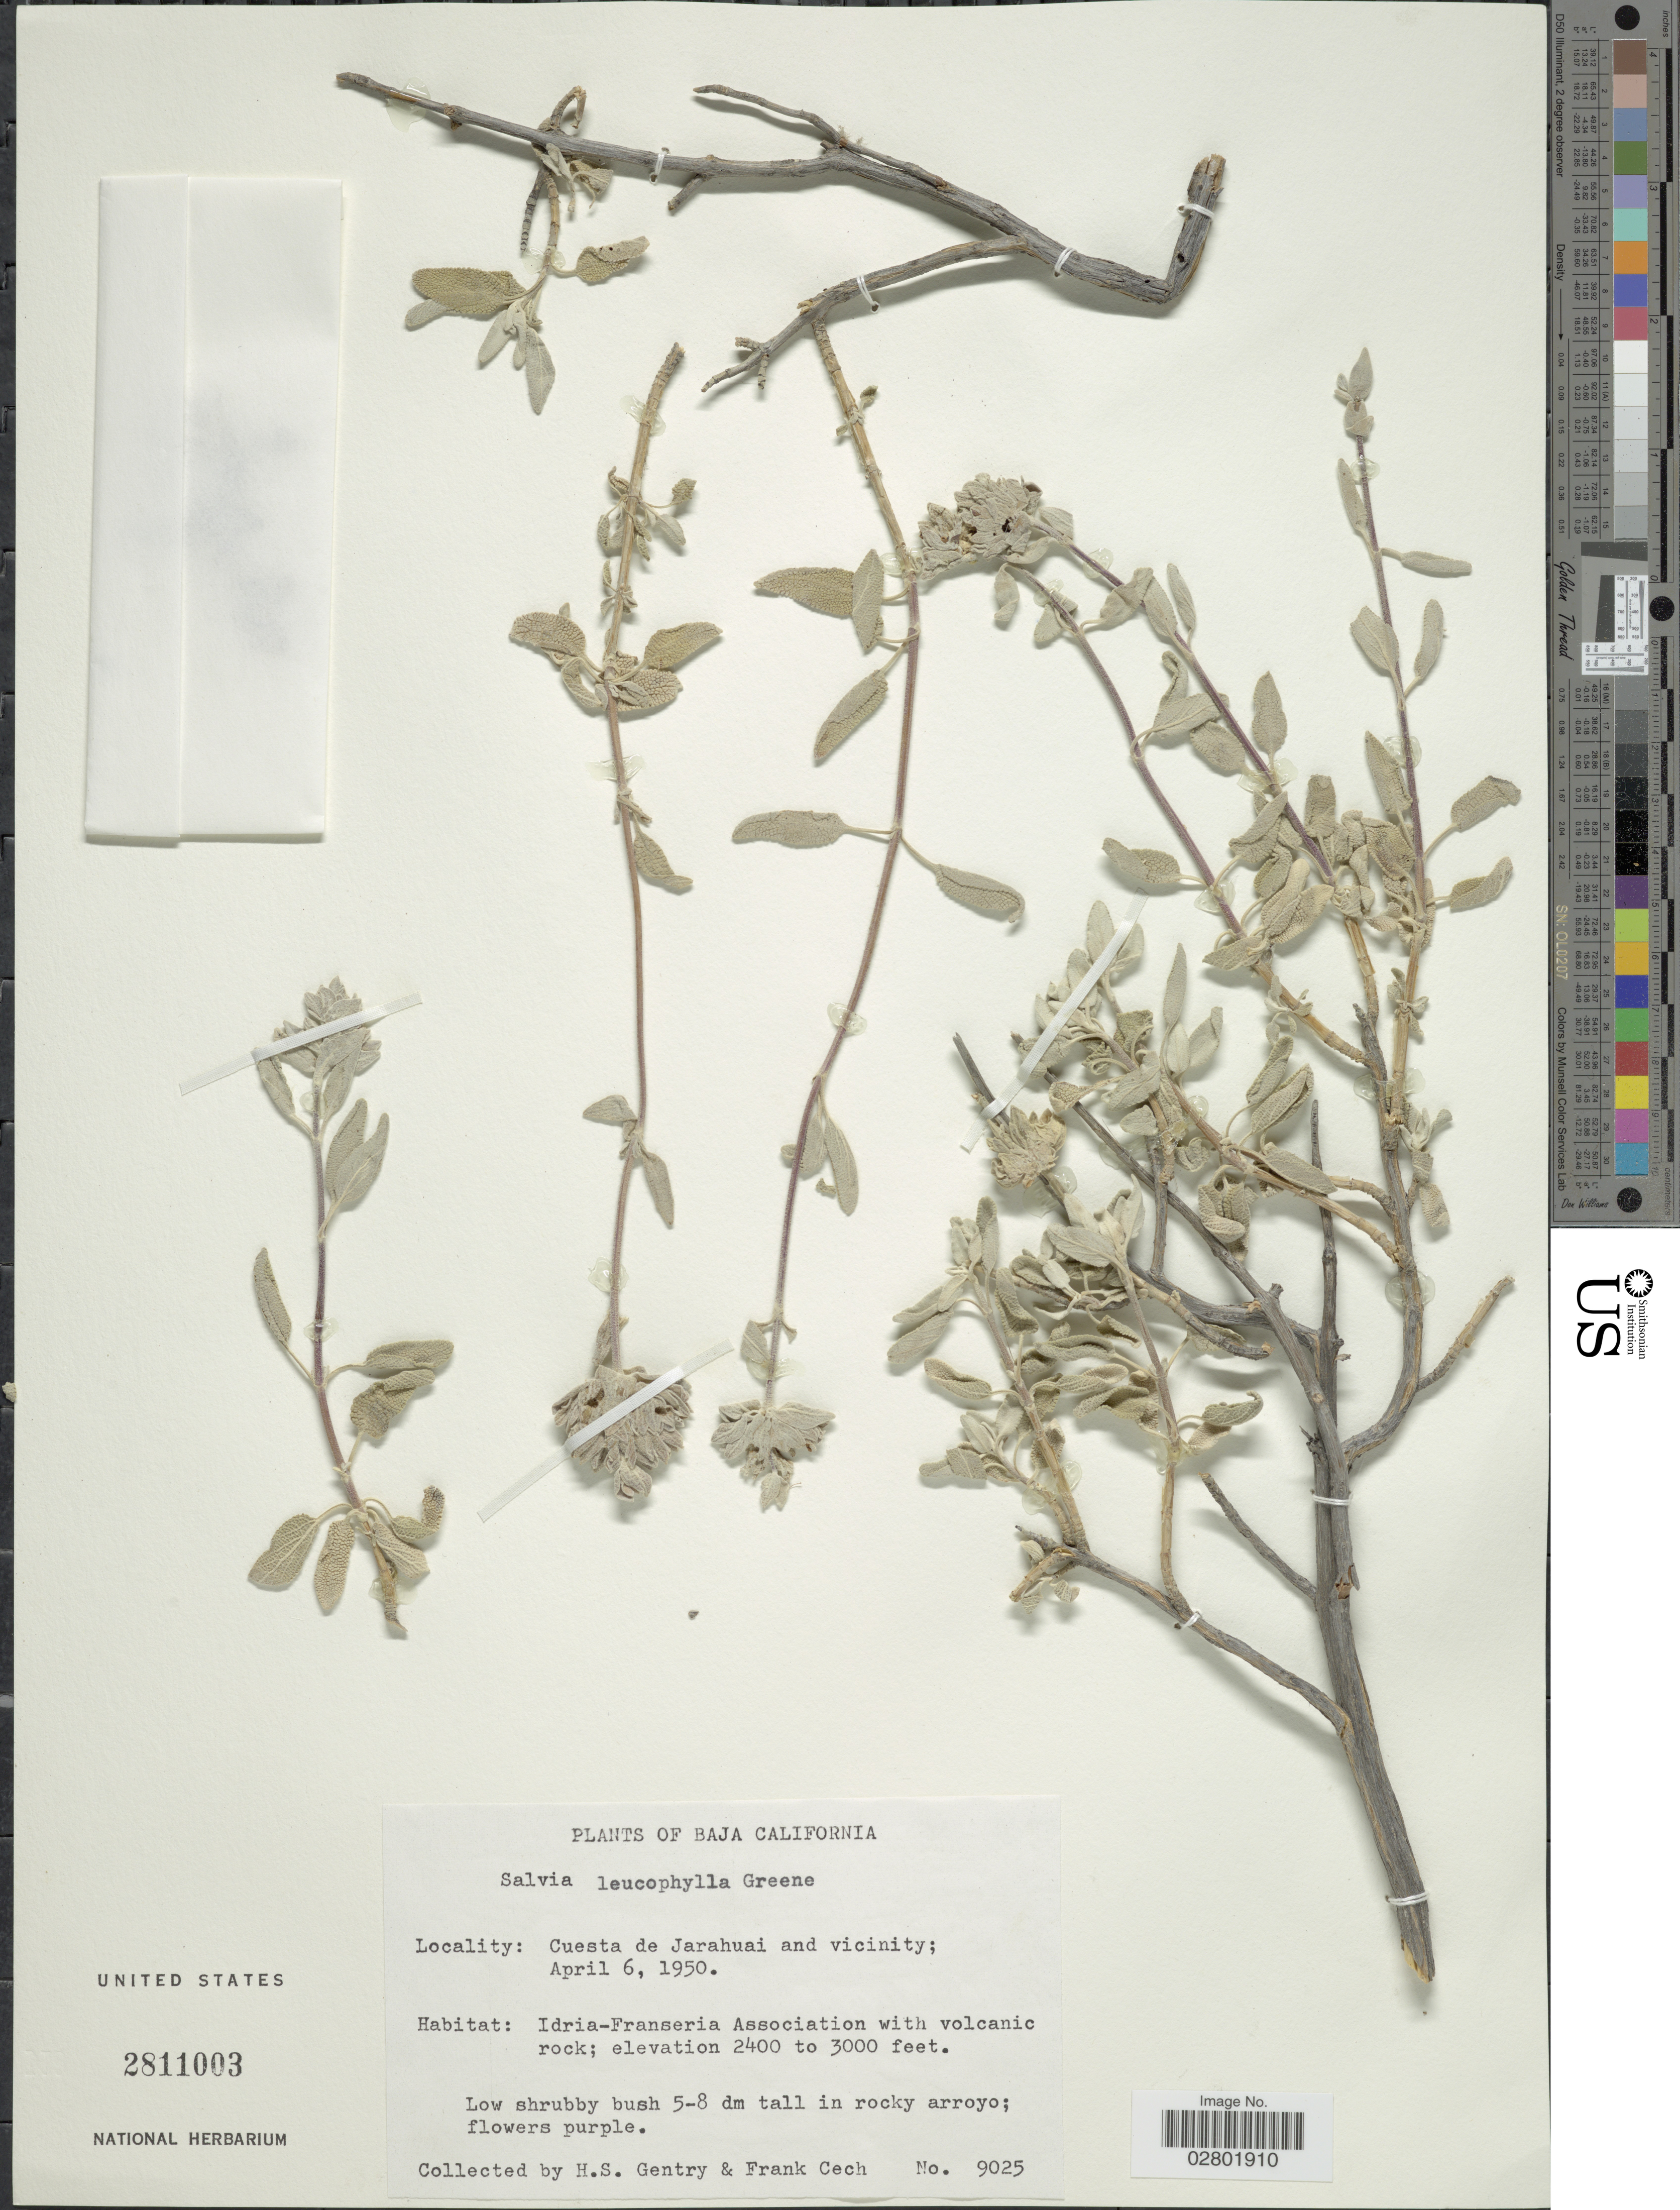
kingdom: Plantae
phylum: Tracheophyta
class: Magnoliopsida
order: Lamiales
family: Lamiaceae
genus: Salvia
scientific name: Salvia leucophylla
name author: Greene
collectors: H. S. Gentry & F. Cech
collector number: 9025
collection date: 1950-04-06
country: Mexico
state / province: Baja California Norte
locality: Cuesta de Jarahuai and vicinity.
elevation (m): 732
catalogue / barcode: US 2811003